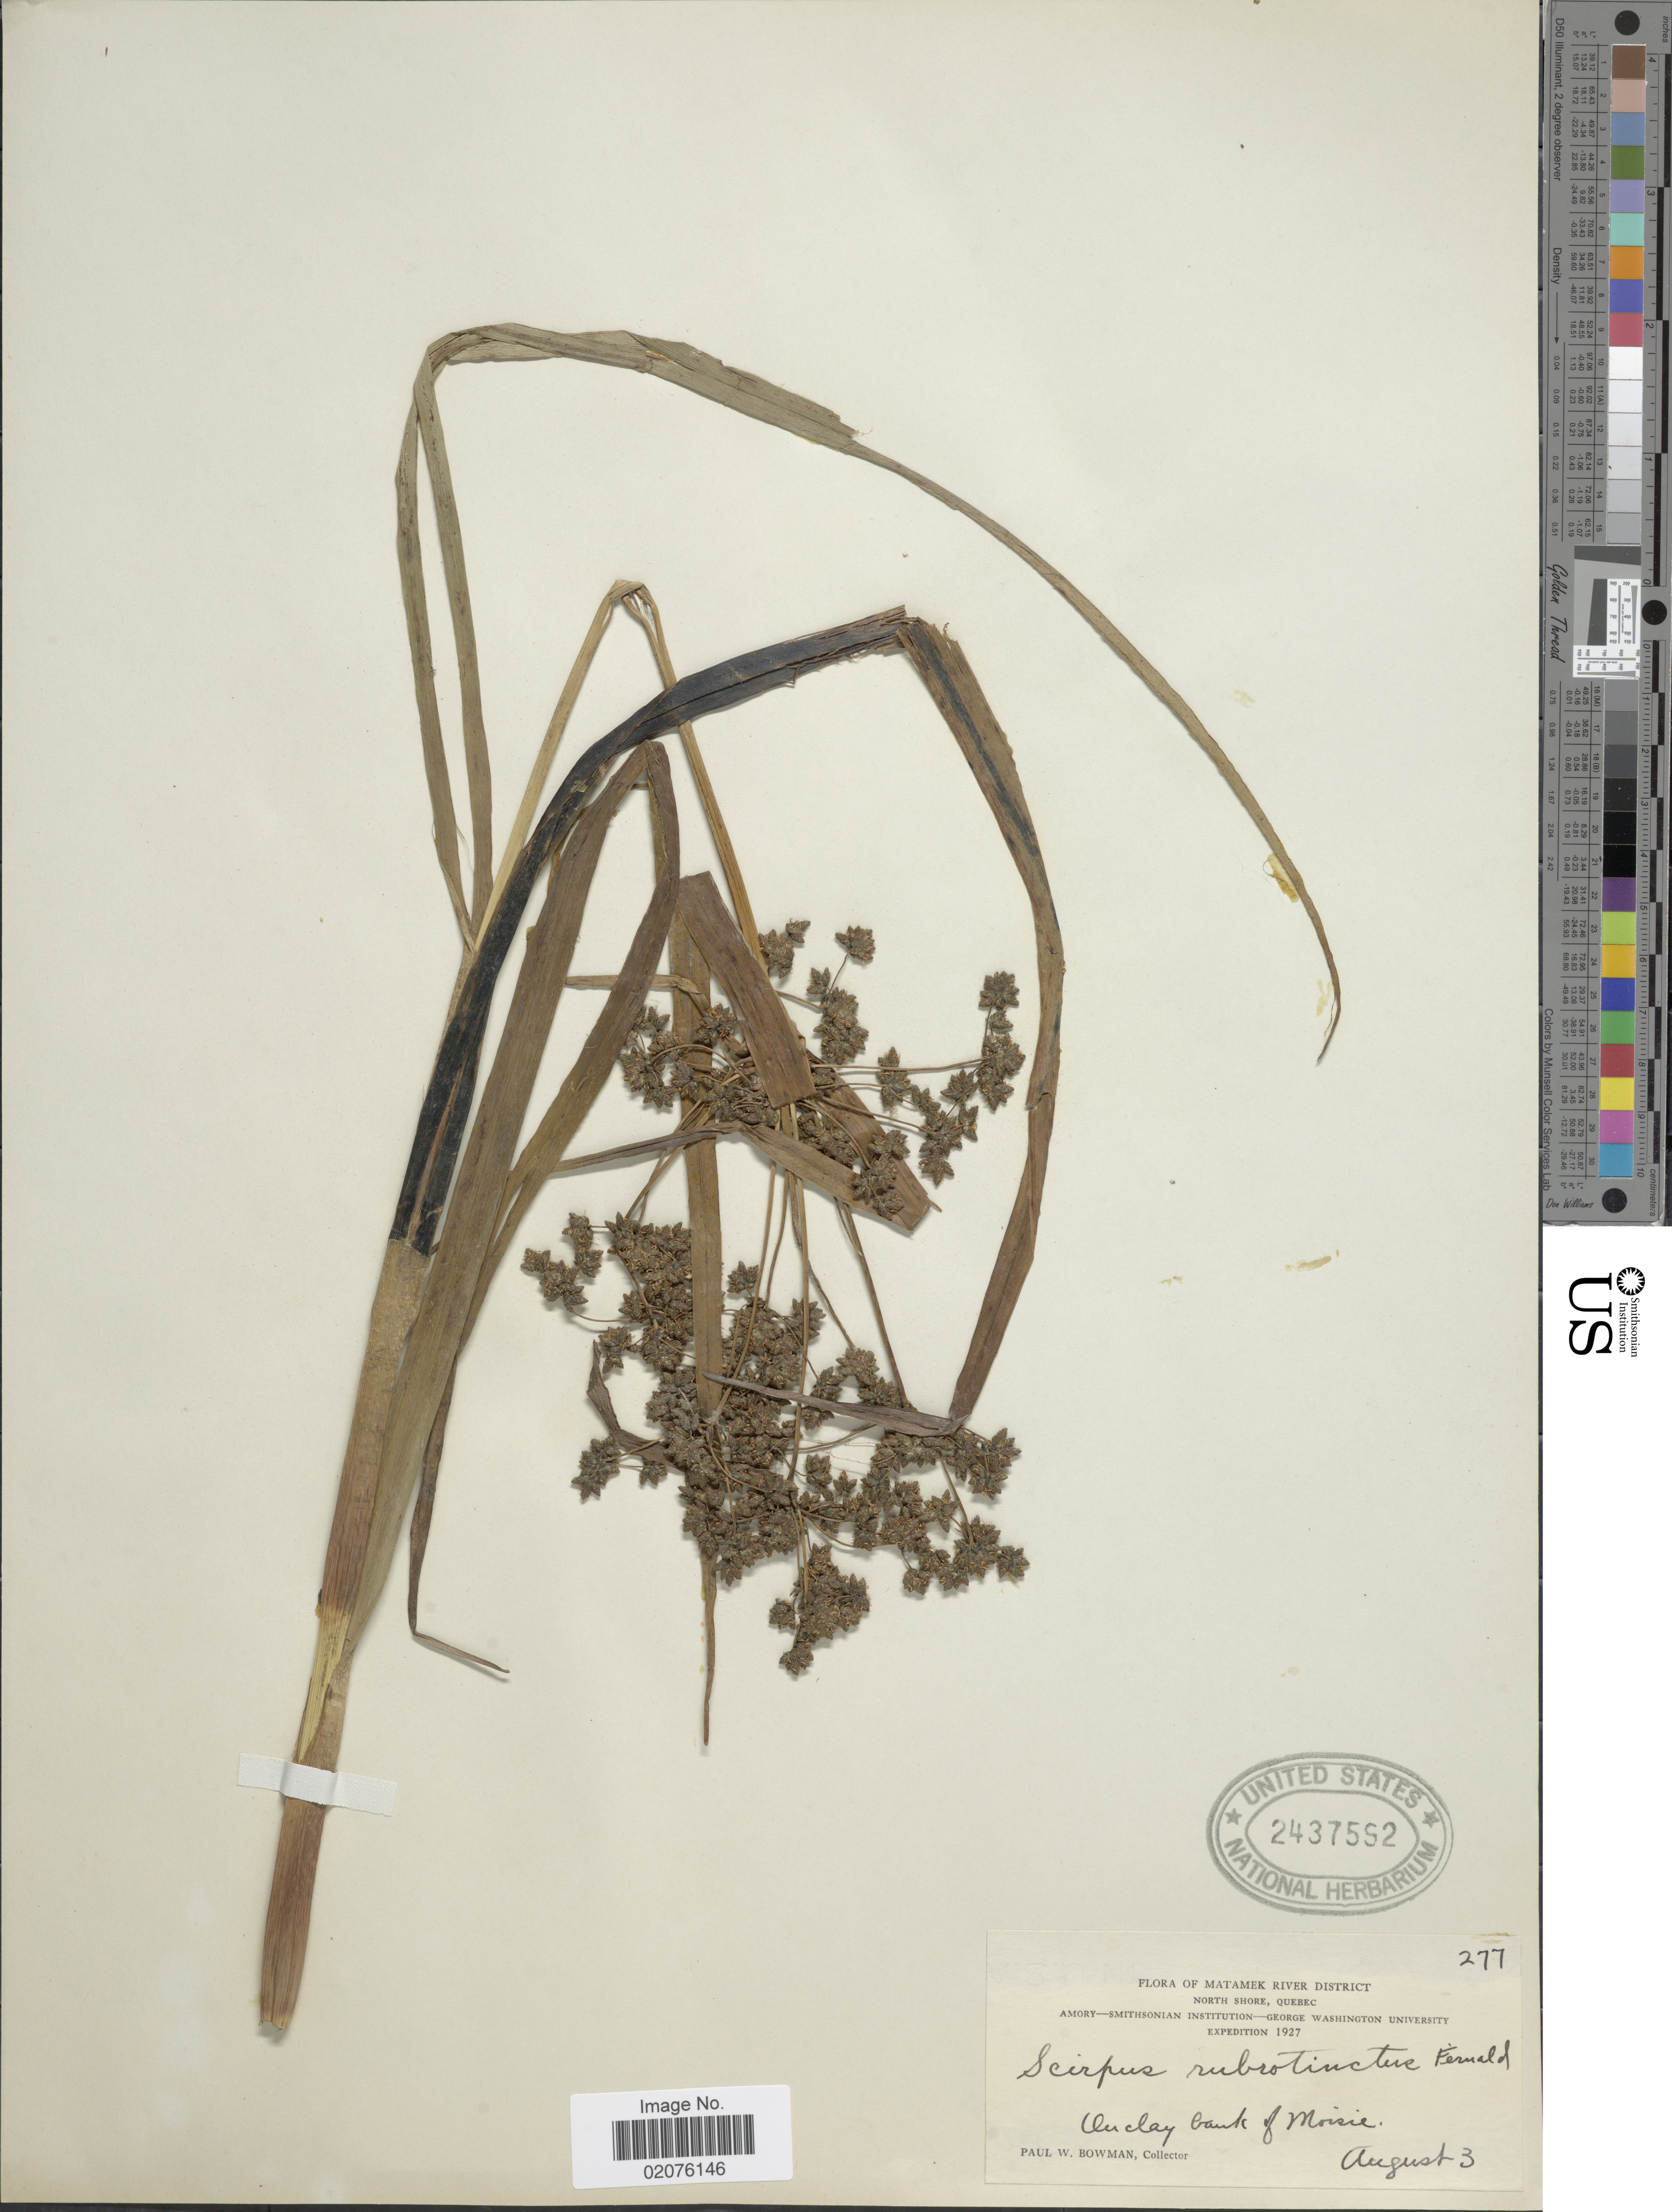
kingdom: Plantae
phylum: Tracheophyta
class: Liliopsida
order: Poales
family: Cyperaceae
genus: Scirpus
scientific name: Scirpus microcarpus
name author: J. Presl & C. Presl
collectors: P. Bowman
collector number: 277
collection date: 1927-08-03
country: Canada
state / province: Quebec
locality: Matamek river District, North shore, bank of Moisie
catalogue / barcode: US 2437592